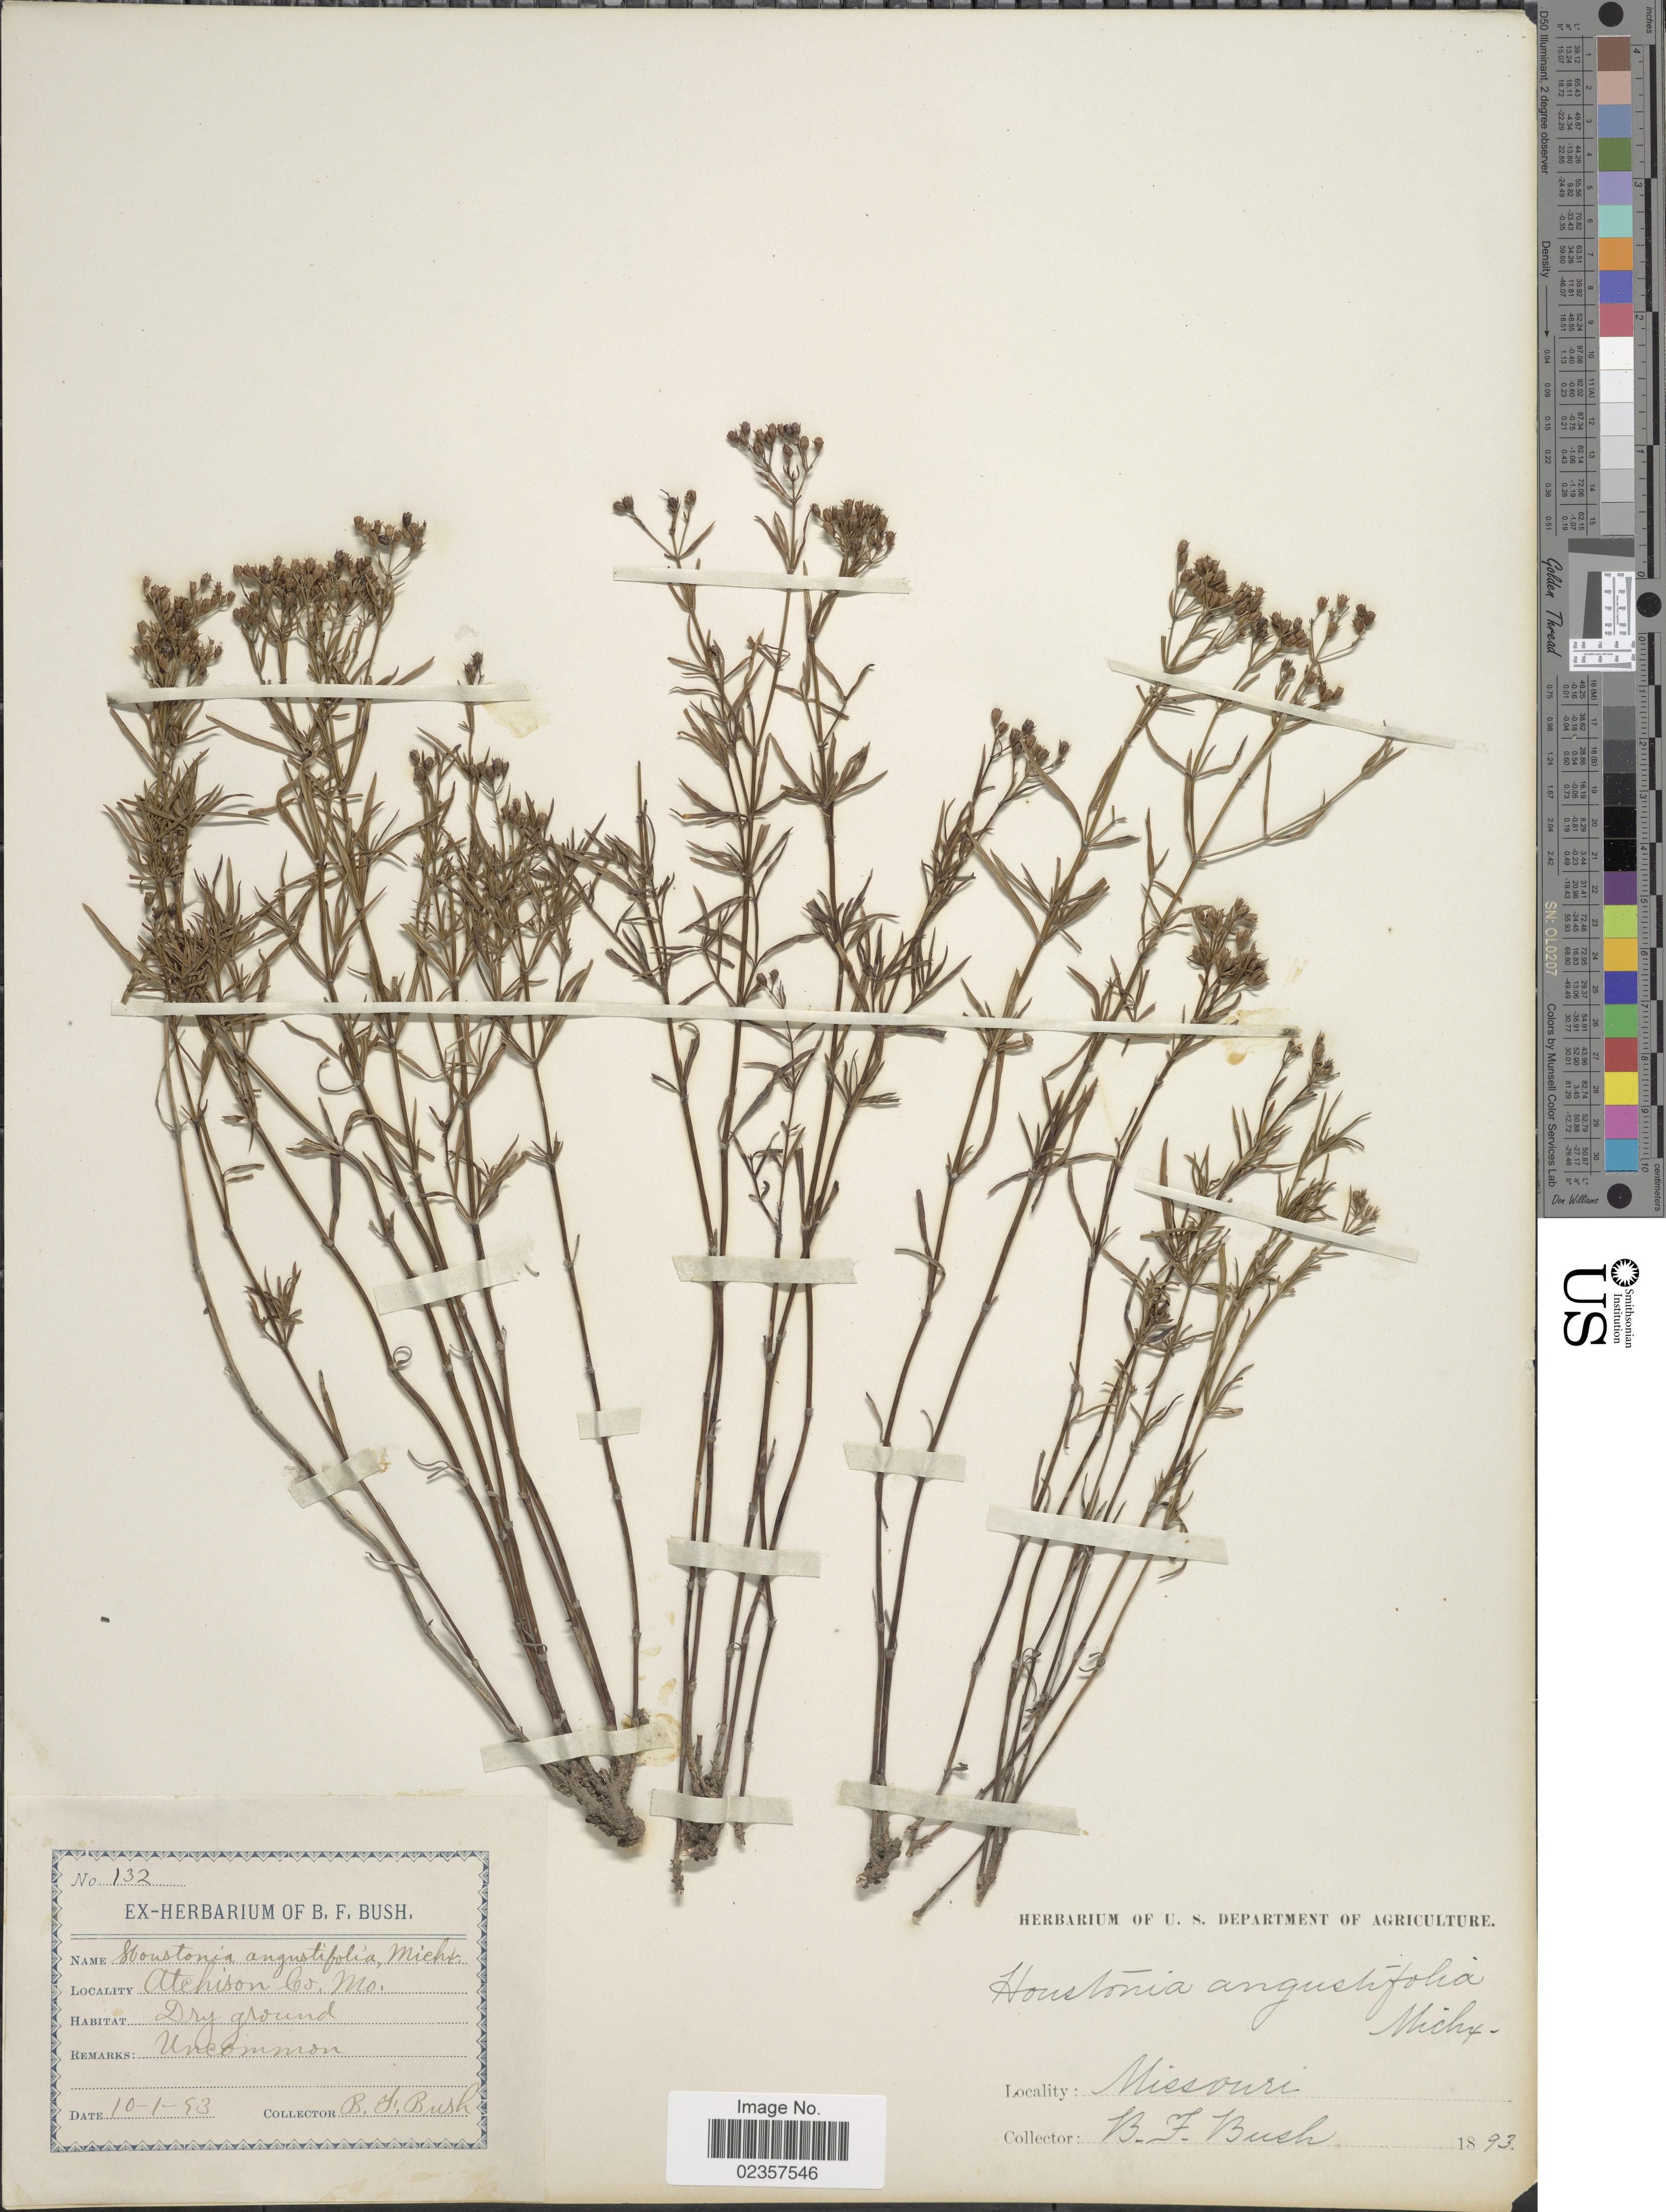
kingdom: Plantae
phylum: Tracheophyta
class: Magnoliopsida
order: Gentianales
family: Rubiaceae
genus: Houstonia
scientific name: Houstonia nigricans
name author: (Lam.) Fernald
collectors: B. F. Bush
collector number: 132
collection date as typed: Transcribed d/m/y: 1/10/93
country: United States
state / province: Missouri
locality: Atchison Co.